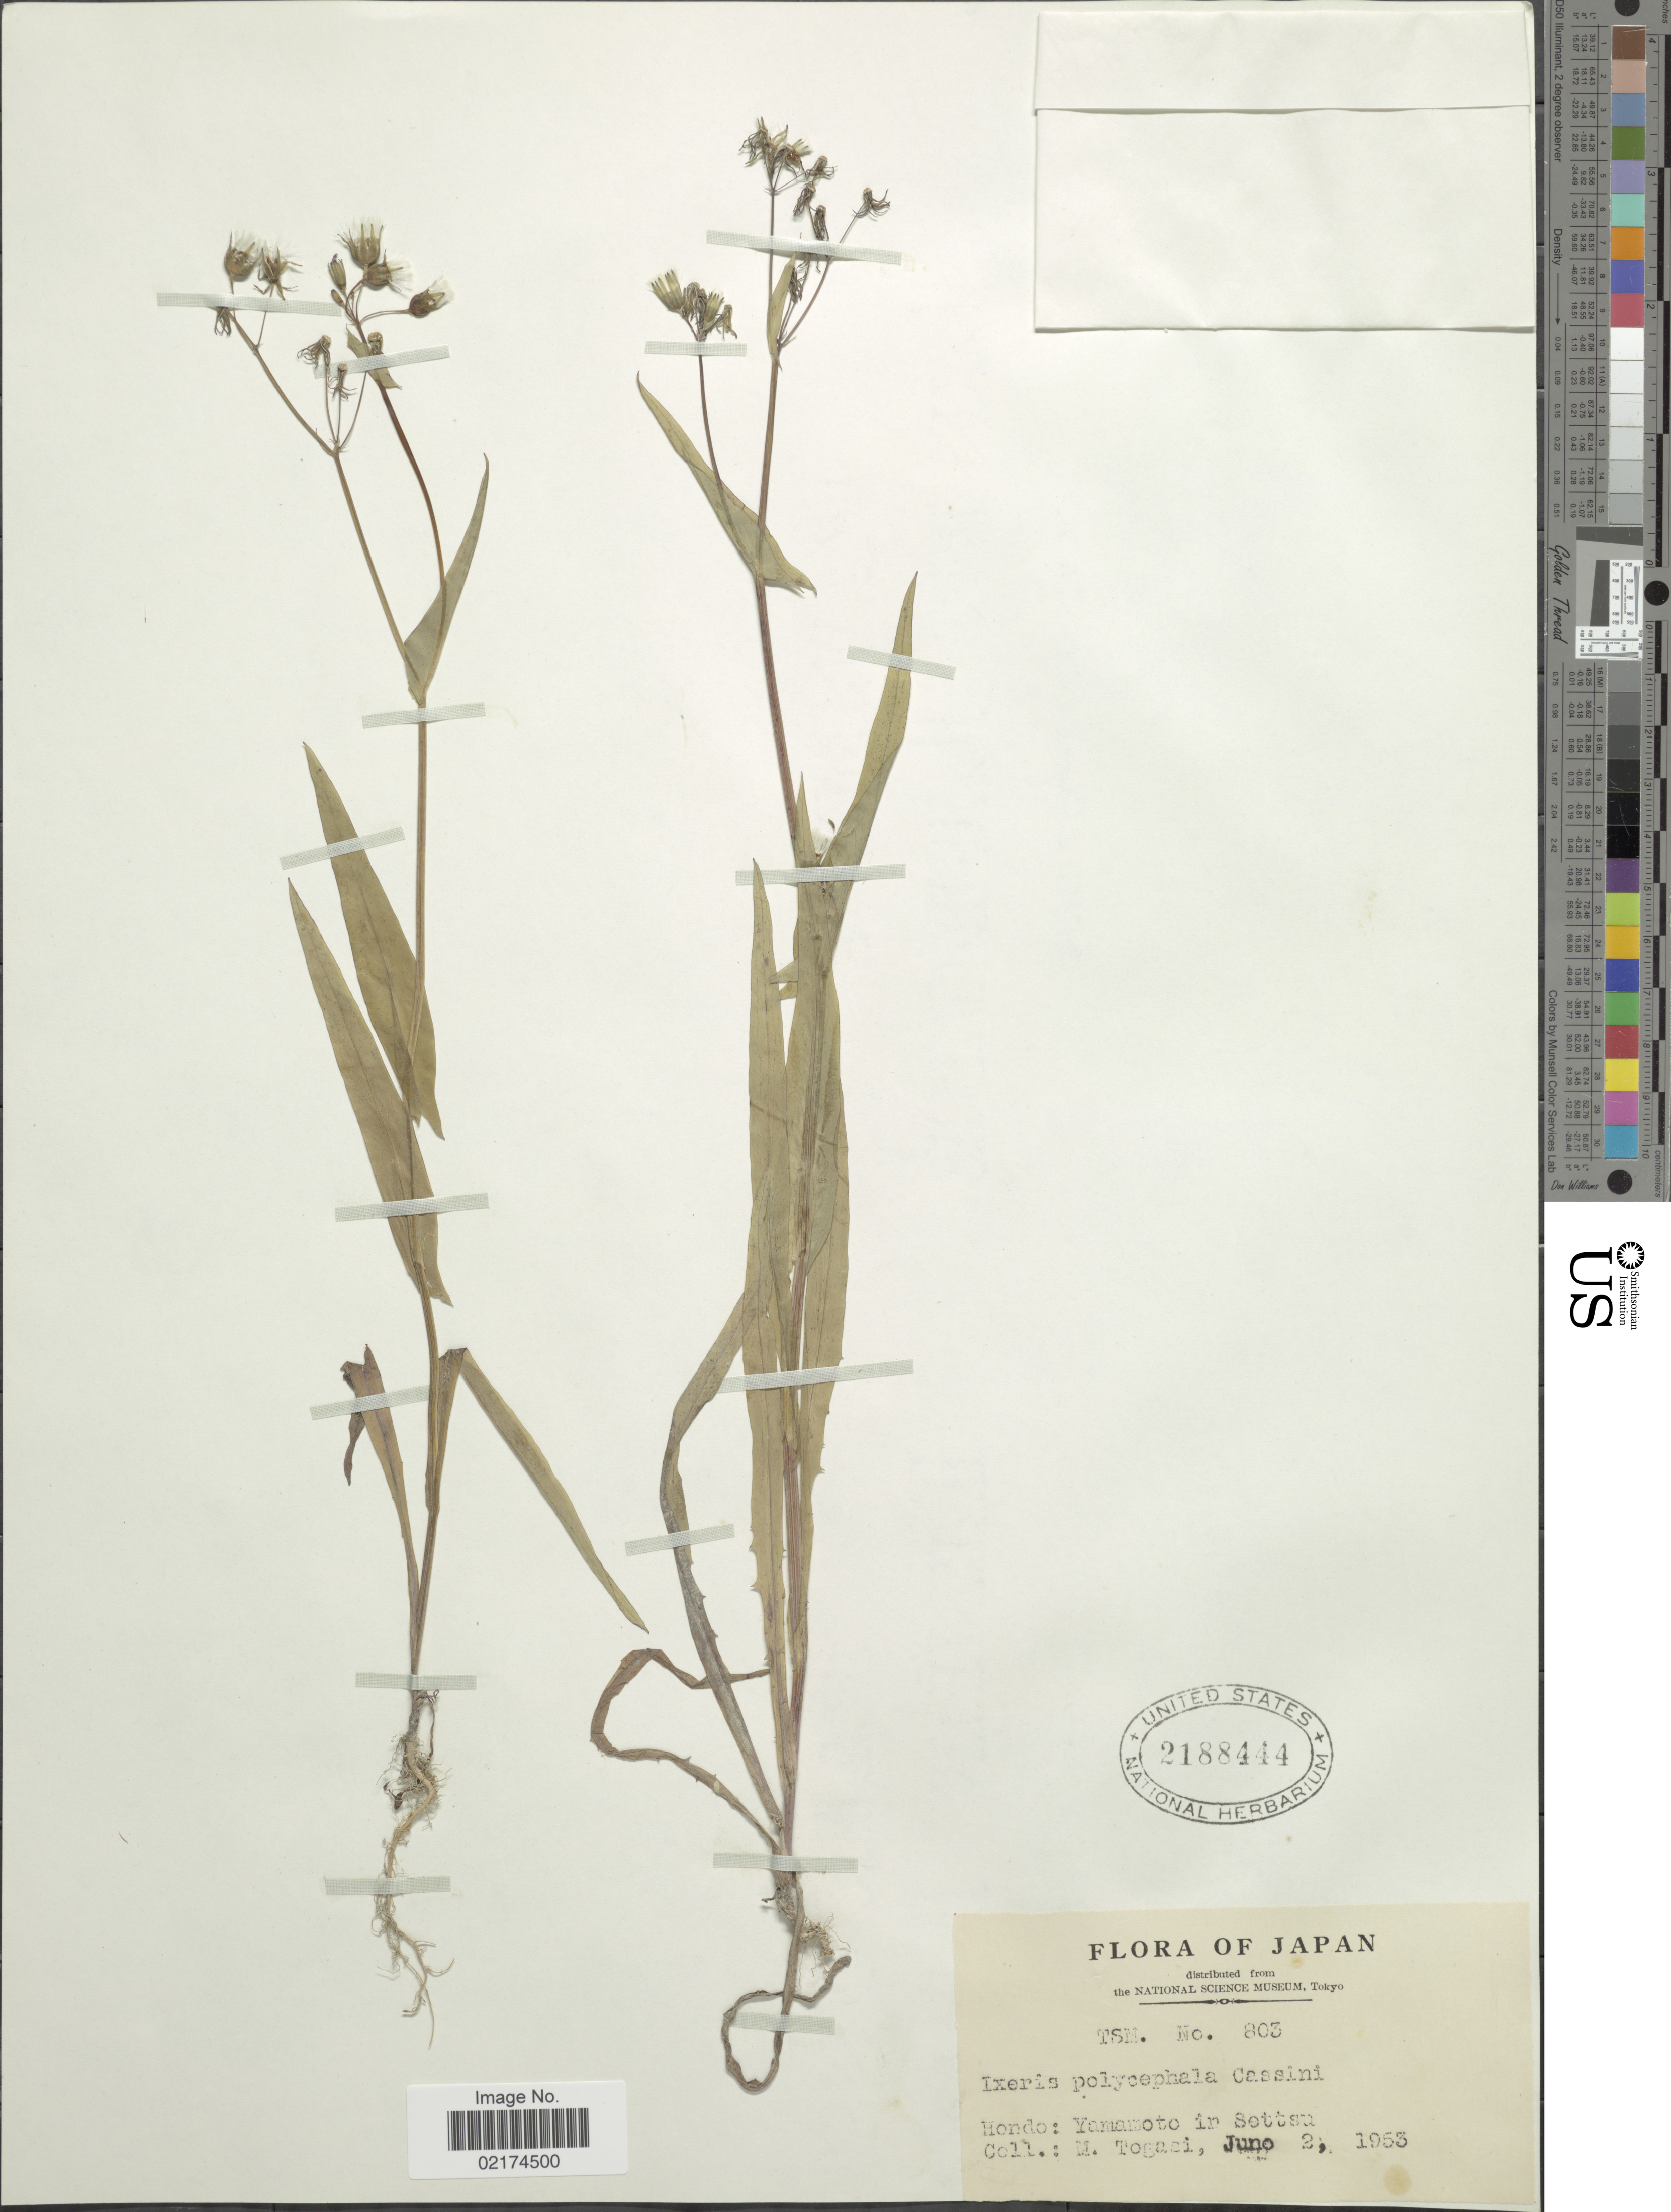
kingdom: Plantae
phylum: Tracheophyta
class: Magnoliopsida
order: Asterales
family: Asteraceae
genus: Ixeris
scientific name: Ixeris polycephala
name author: Cass. ex DC.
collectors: M. Togasi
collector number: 803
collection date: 1953-06-02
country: Japan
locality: Hondo: Yamamoto in Settsu.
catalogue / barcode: US 2188444